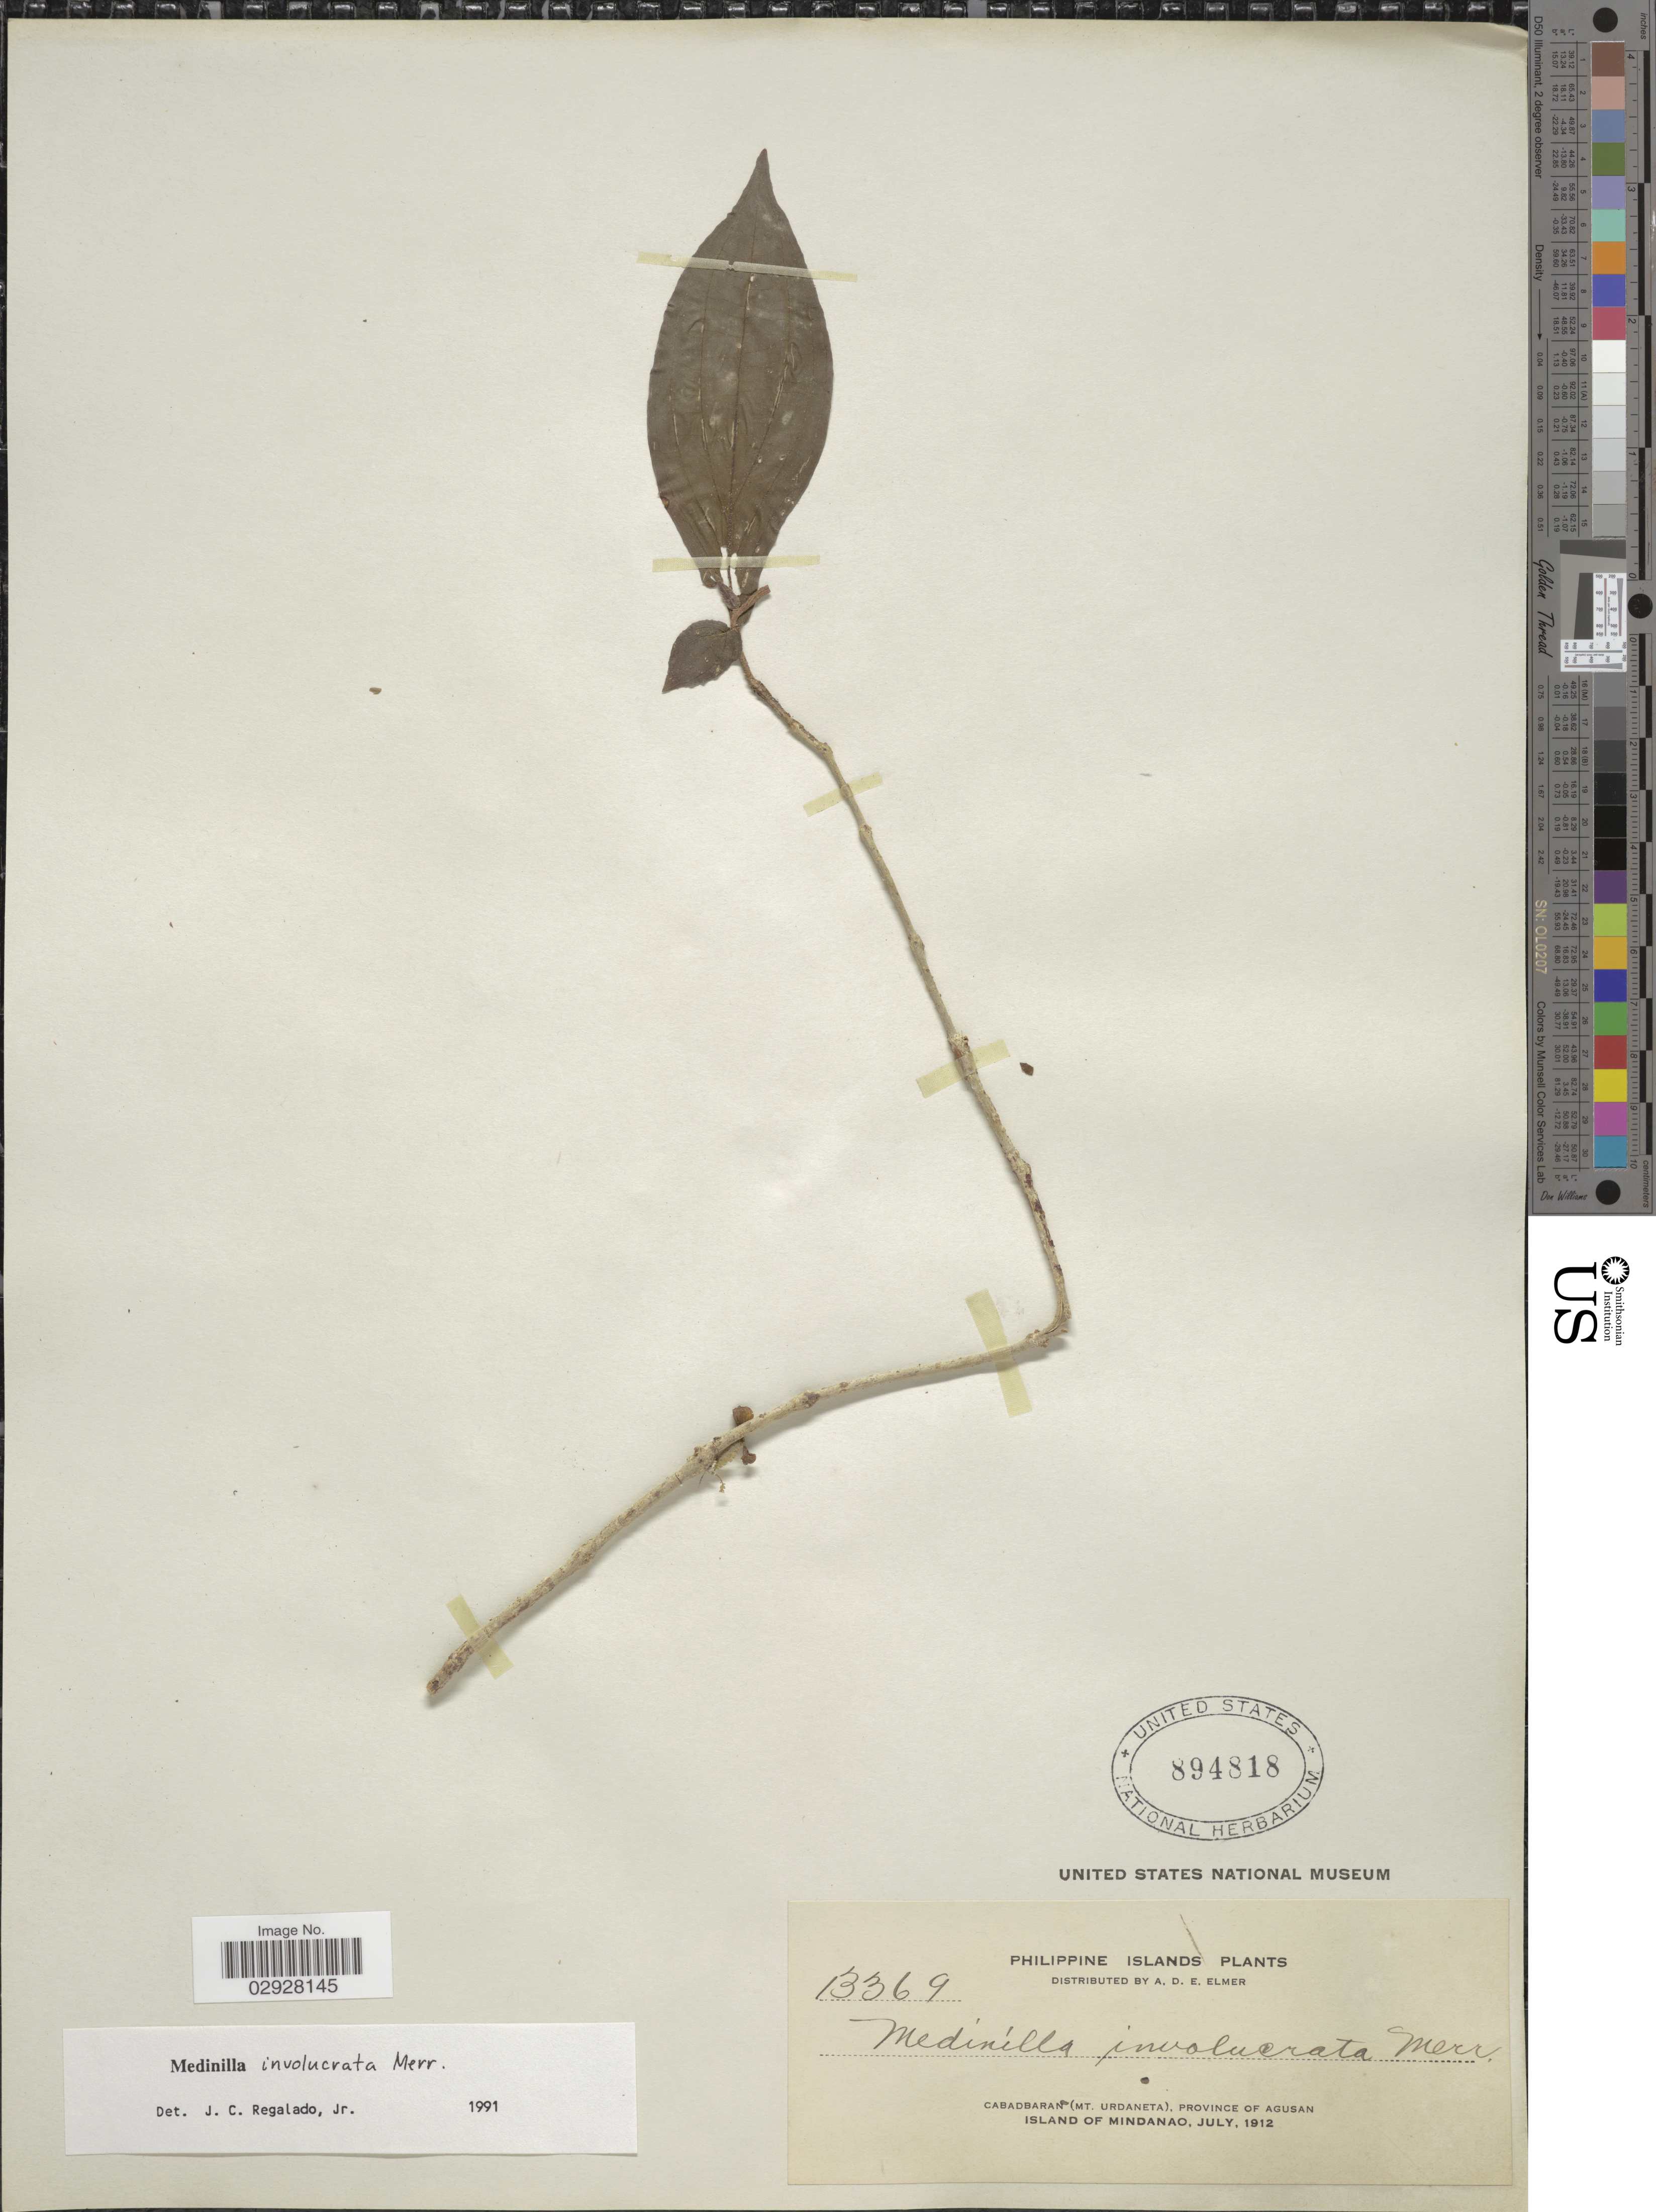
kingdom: Plantae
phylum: Tracheophyta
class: Magnoliopsida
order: Myrtales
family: Melastomataceae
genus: Medinilla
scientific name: Medinilla involucrata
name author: Merr.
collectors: A. D. E. Elmer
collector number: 13369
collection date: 1912-07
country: Philippines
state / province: Caraga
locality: Cabadbaran (Mt. Urdaneta), Province of Agusan, Island of Mindanao.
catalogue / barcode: US 894818